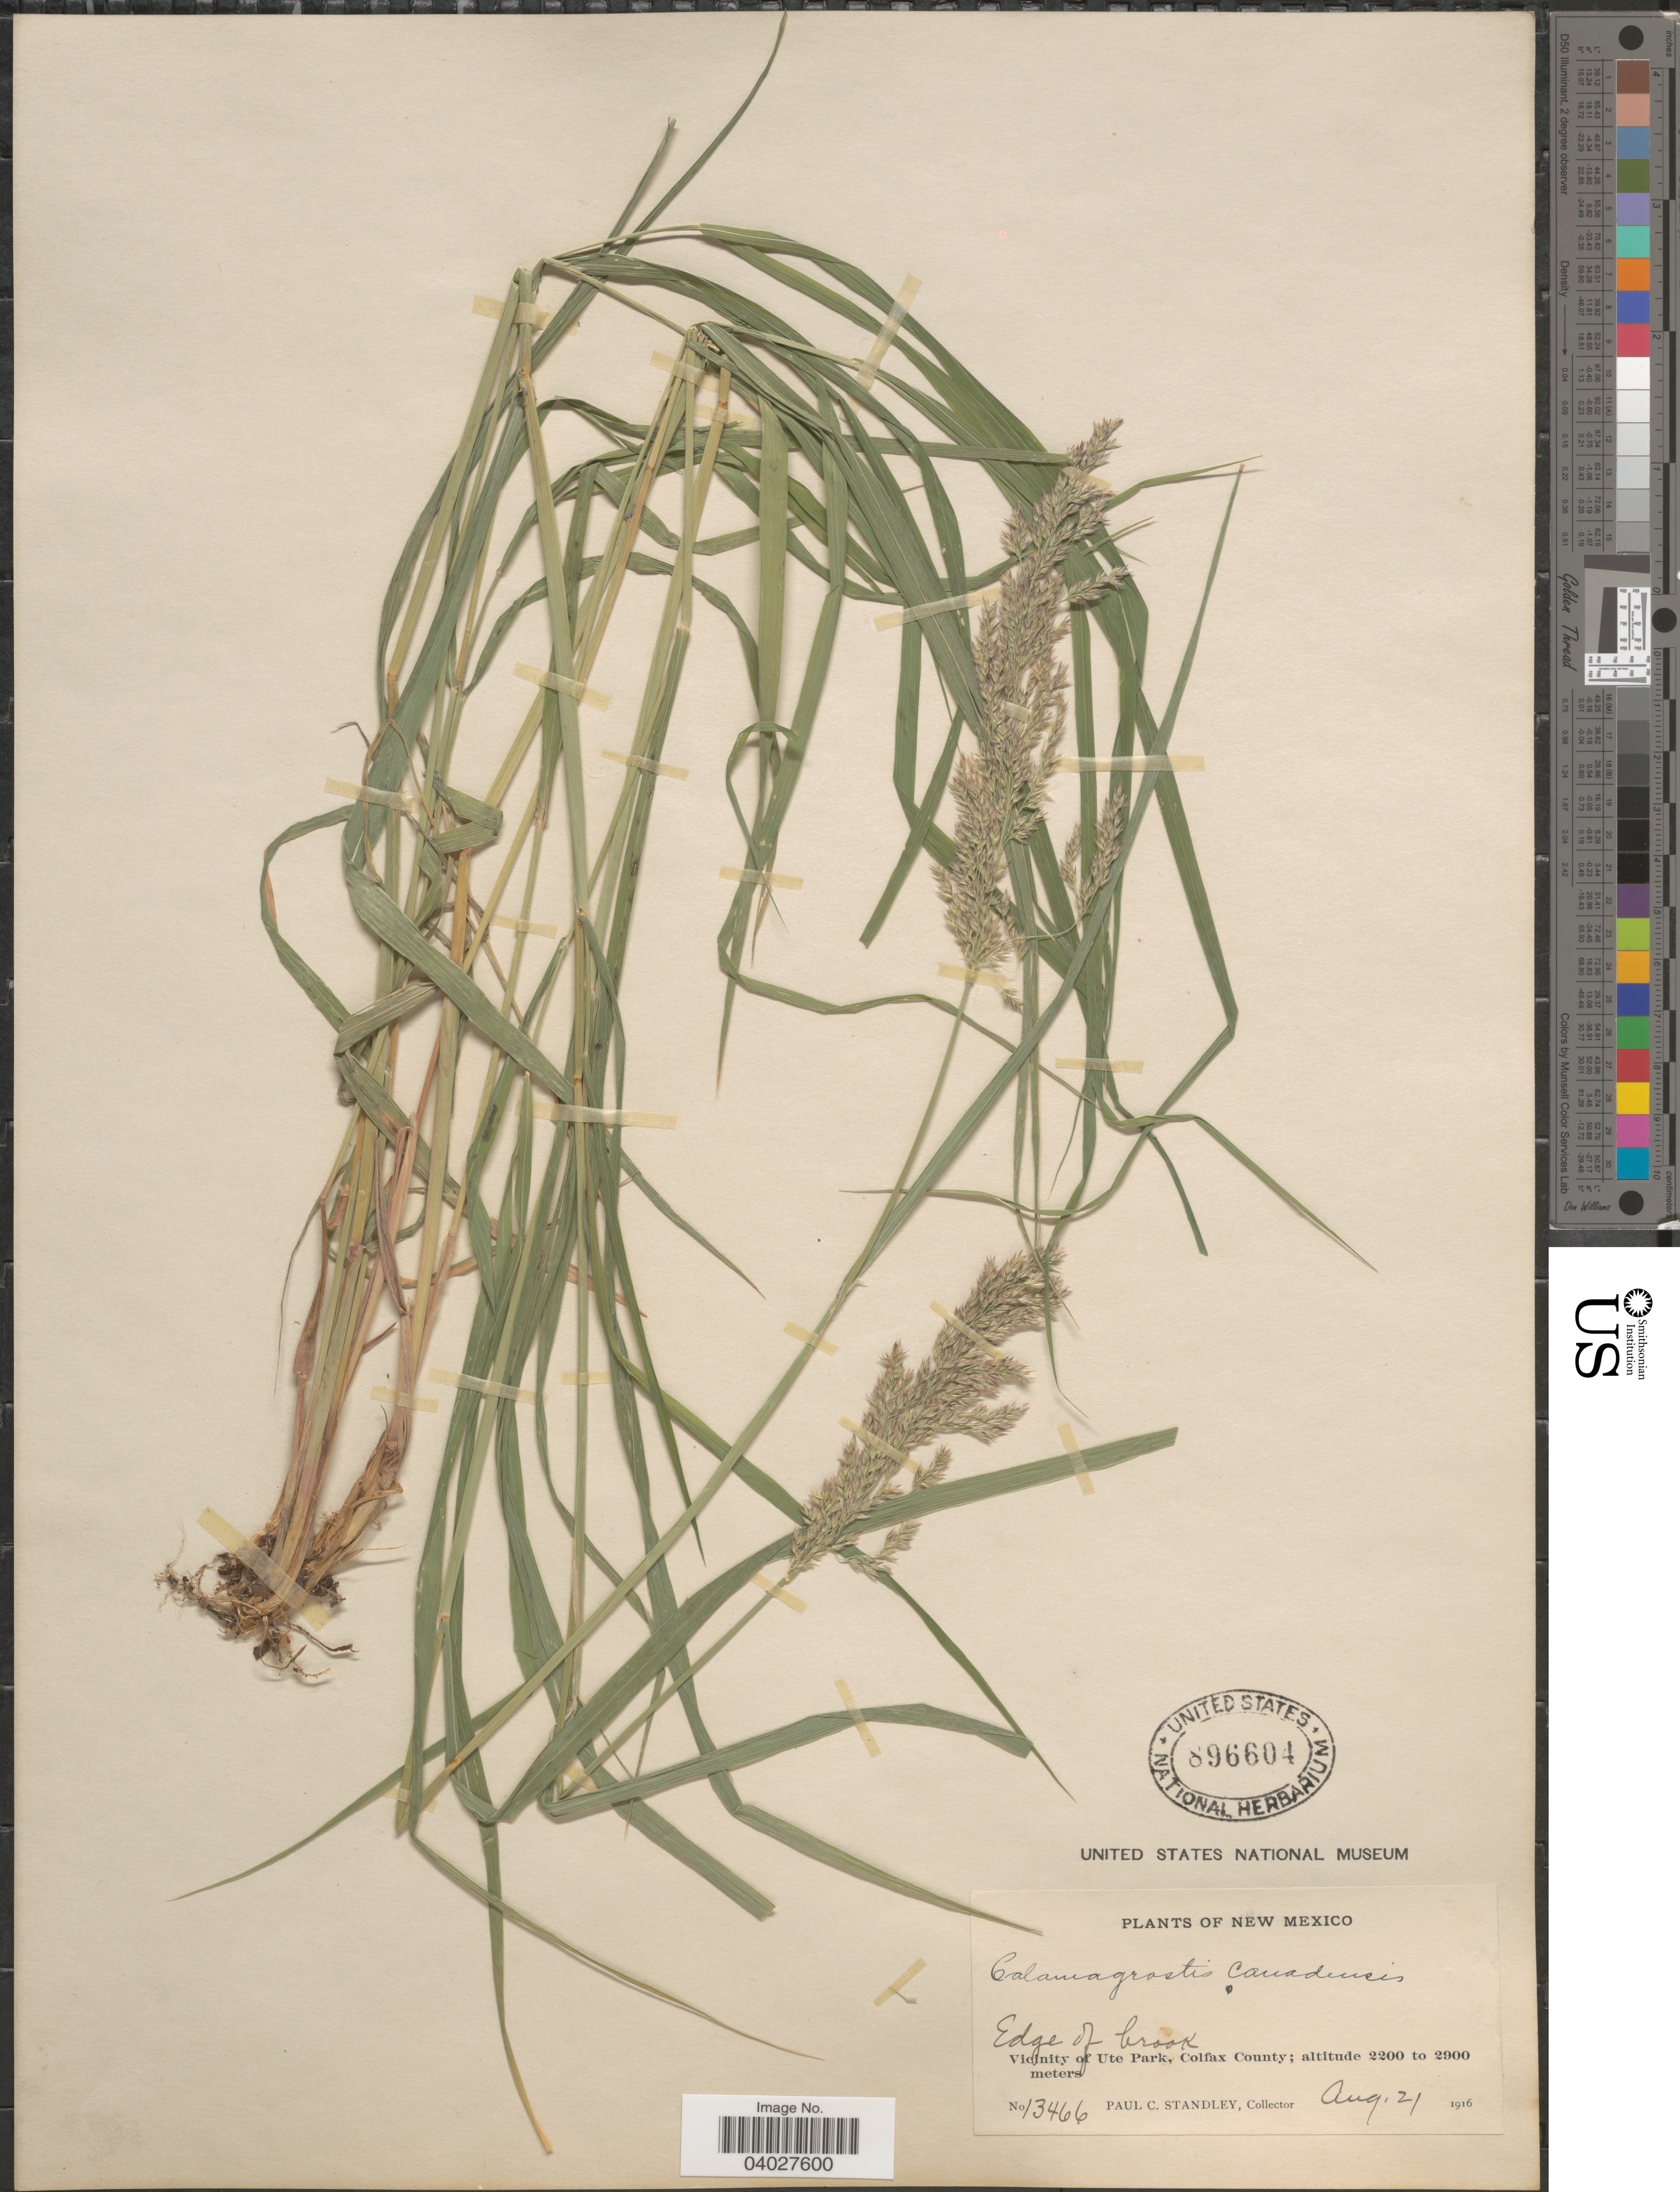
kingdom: Plantae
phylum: Tracheophyta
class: Liliopsida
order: Poales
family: Poaceae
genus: Calamagrostis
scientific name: Calamagrostis canadensis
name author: (Michx.) P. Beauv.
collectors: P. C. Standley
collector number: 13466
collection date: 1916-08-21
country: United States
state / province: New Mexico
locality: Edge of brook. Vicinity of Ute Park, Colfax County.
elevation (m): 2200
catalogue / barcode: US 896604